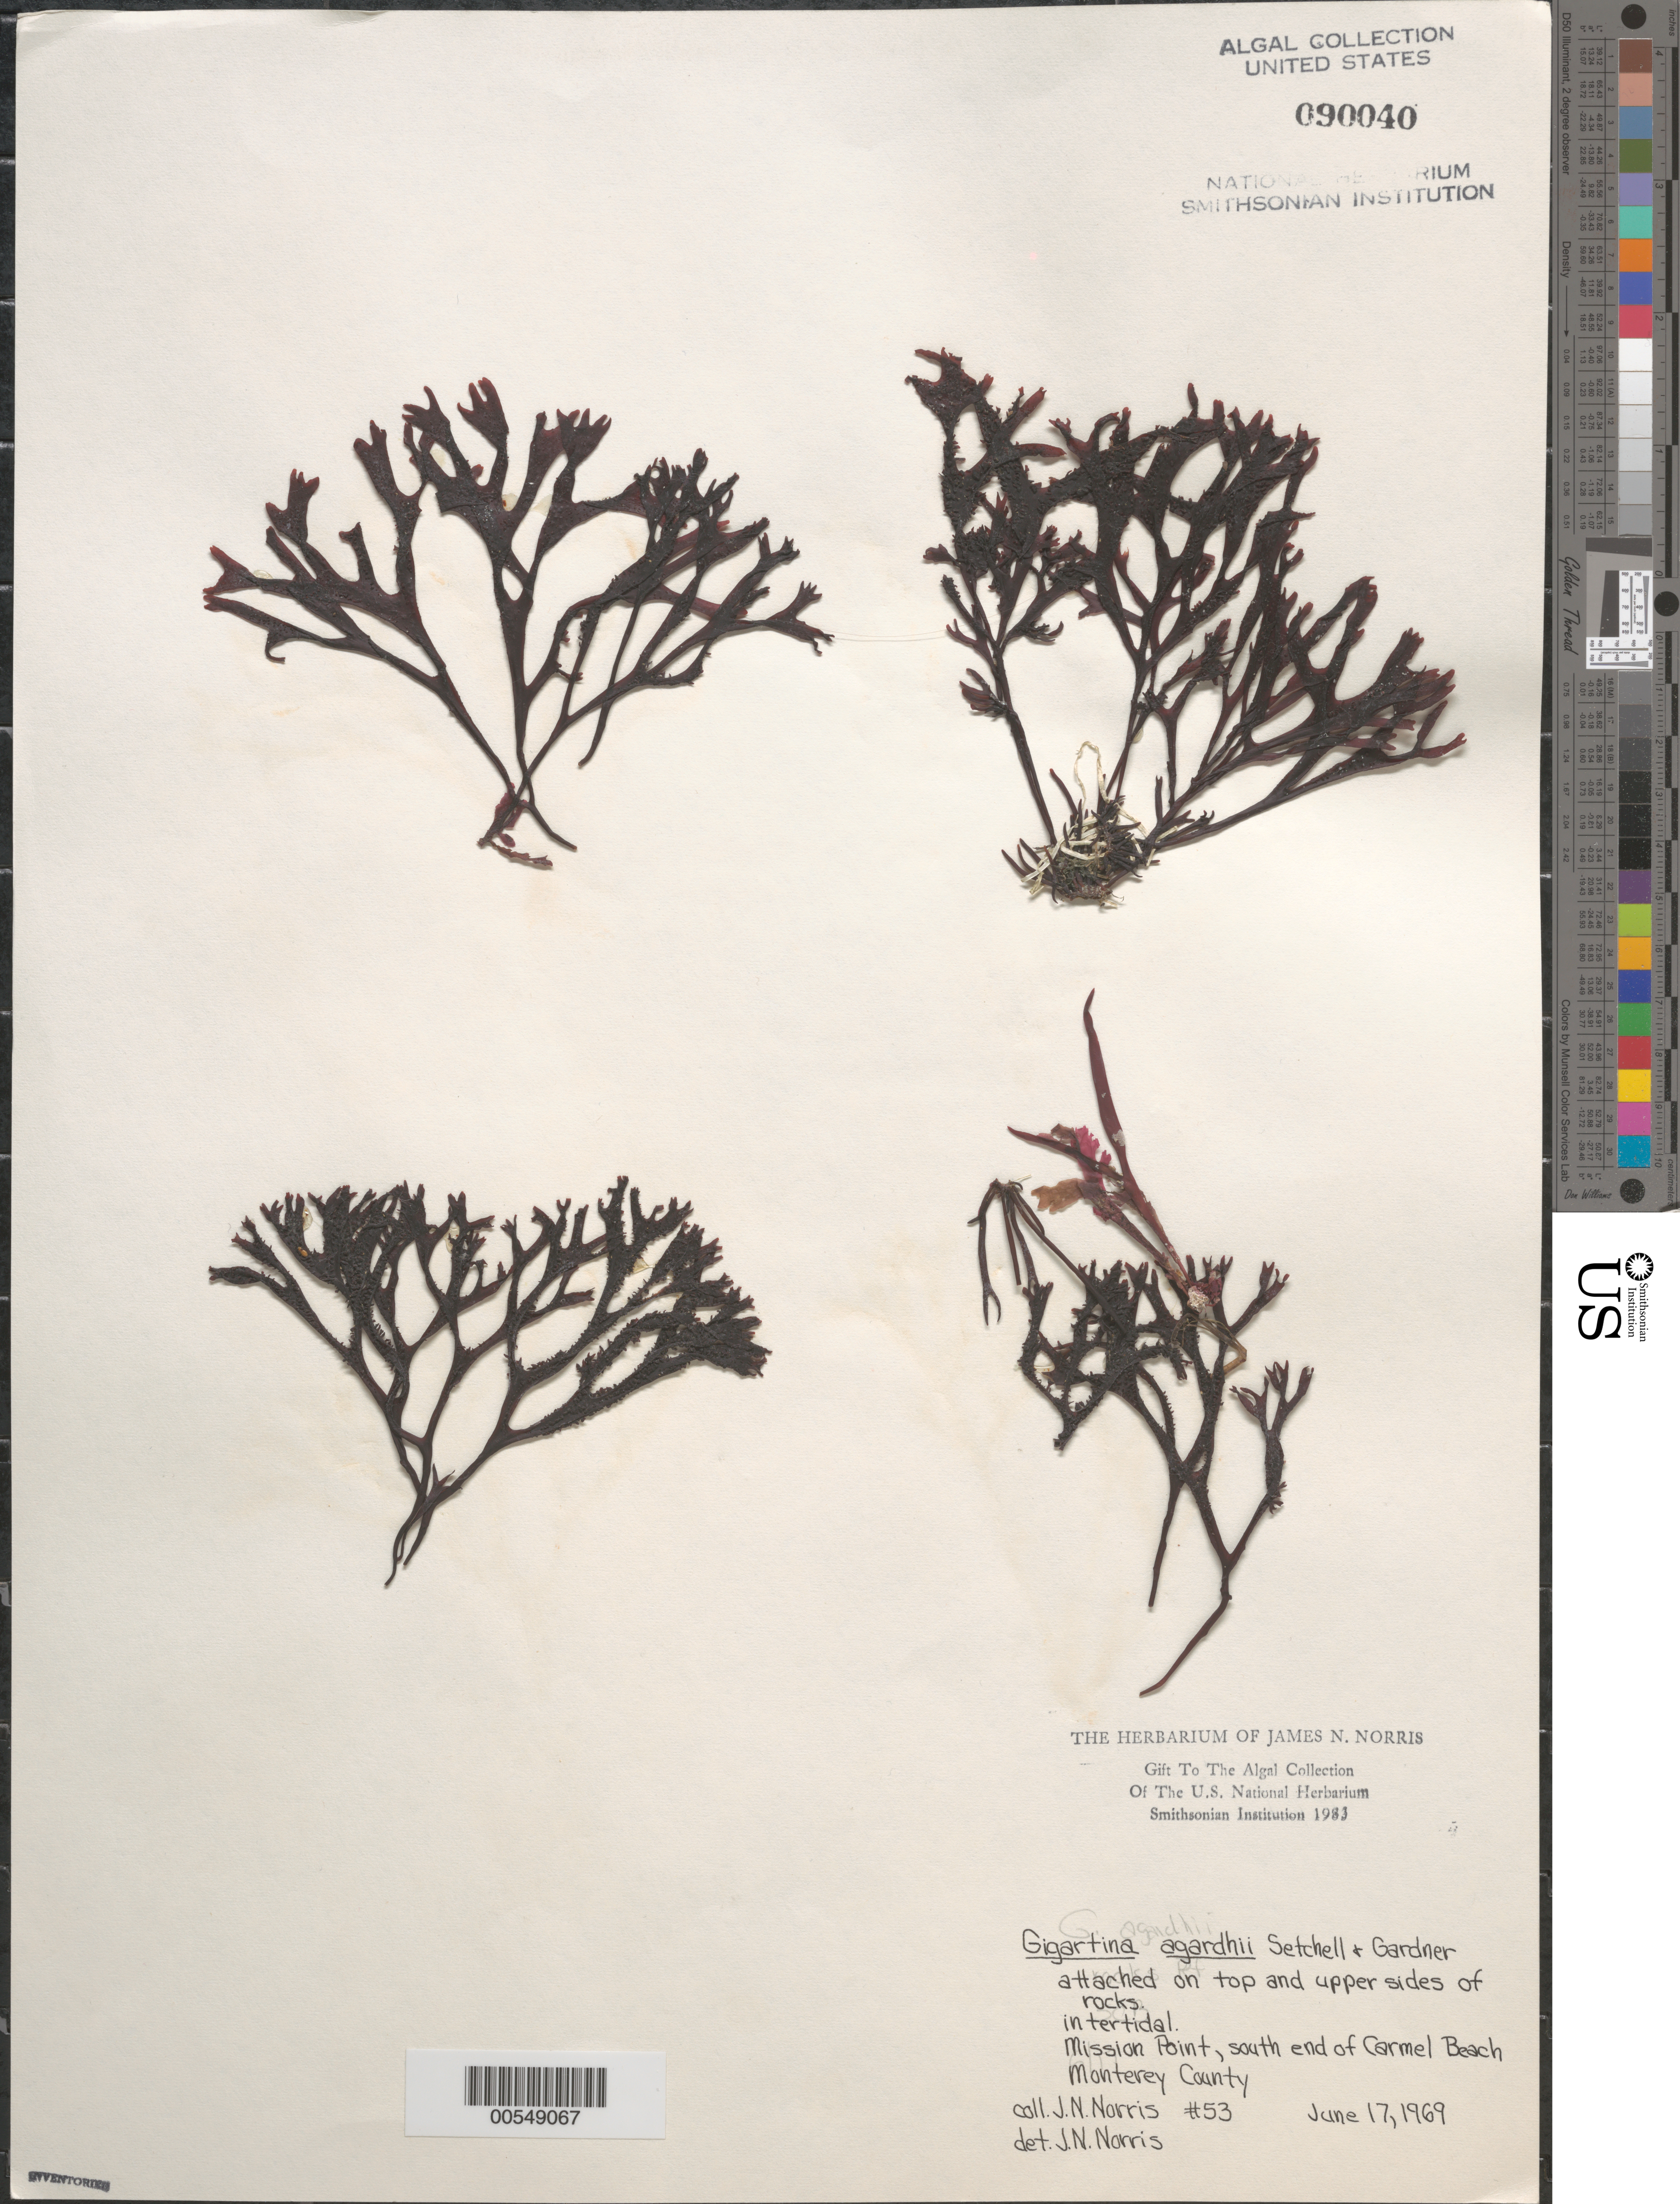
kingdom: Plantae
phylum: Rhodophyta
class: Florideophyceae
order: Gigartinales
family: Phyllophoraceae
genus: Mastocarpus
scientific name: Mastocarpus agardhii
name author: (Setchell & N.L. Gardner) S.C. Lindstrom et al.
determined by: Algae name updating Project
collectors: J. N. Norris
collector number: JN-53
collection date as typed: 17 Jun 1969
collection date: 1969-06-17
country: United States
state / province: California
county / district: Monterey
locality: Mission Point, Carmel Beach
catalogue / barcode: US 90040